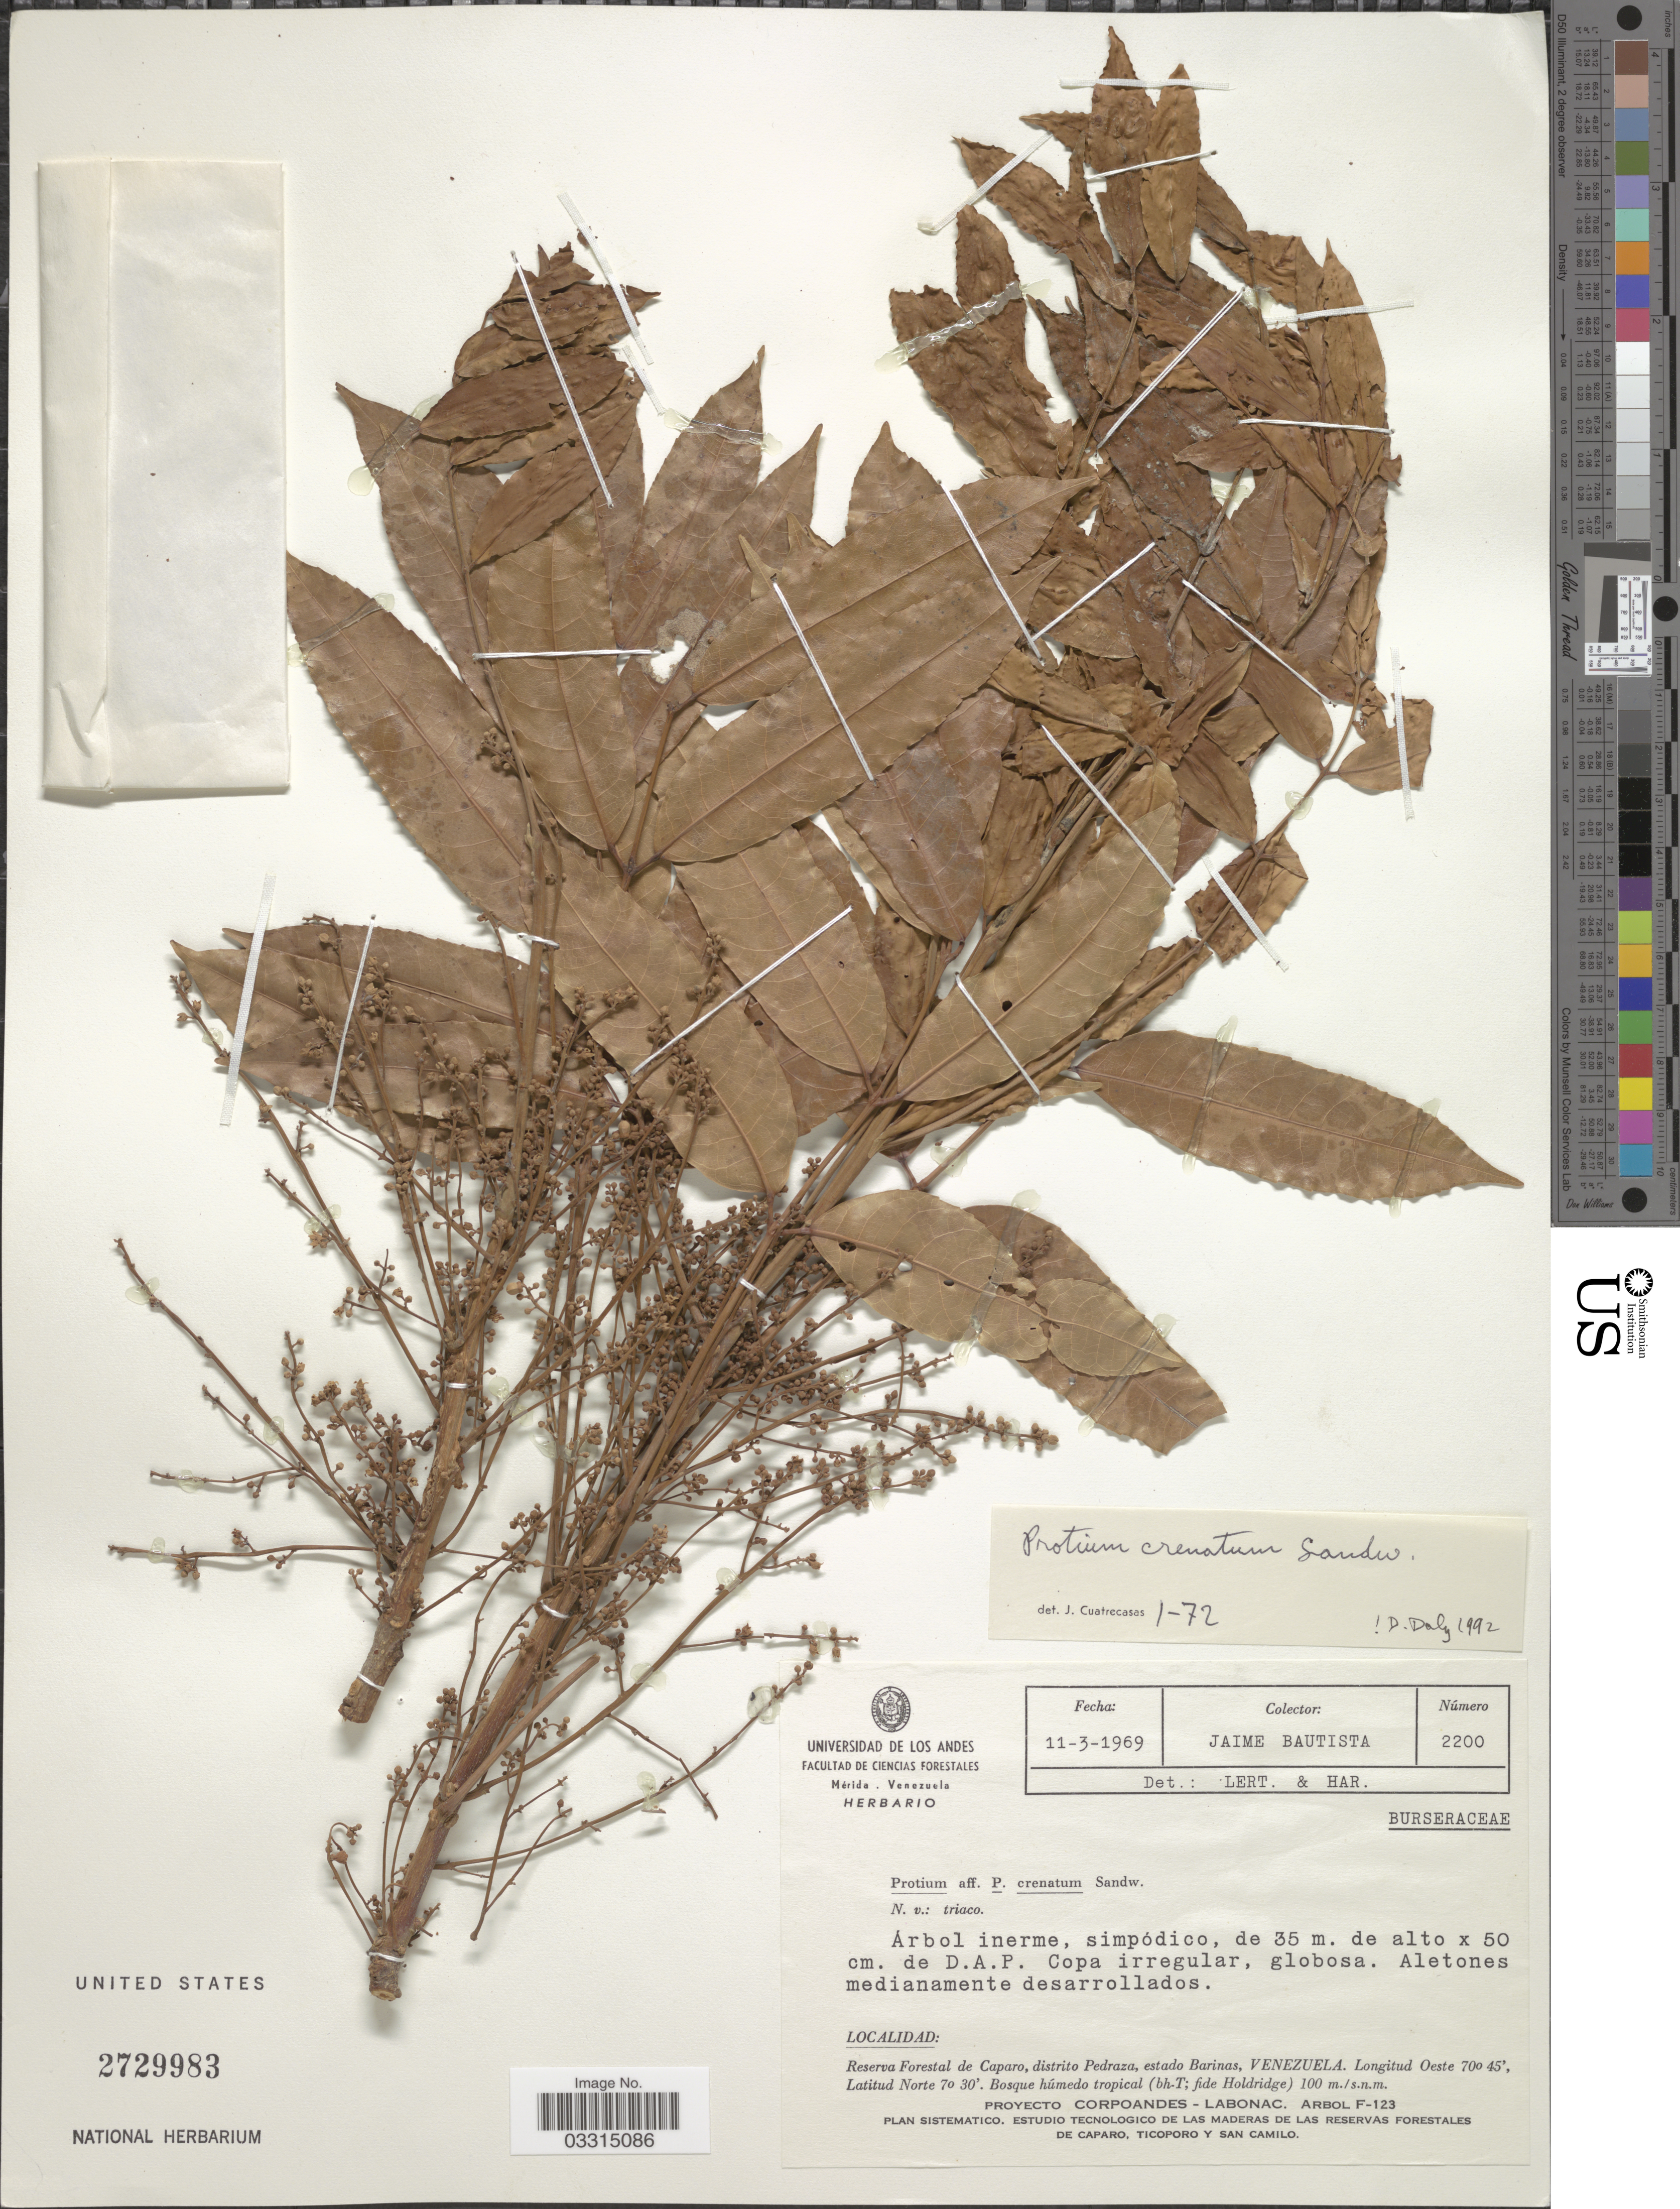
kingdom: Plantae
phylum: Tracheophyta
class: Magnoliopsida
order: Sapindales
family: Burseraceae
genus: Protium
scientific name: Protium crenatum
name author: Sandwith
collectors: J. A. Bautista B.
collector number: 2200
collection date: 1969-03-11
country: Venezuela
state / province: Barinas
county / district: Pedraza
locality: Reserva Forestal de Caparo, distrito Pedraza.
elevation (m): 100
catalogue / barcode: US 2729983